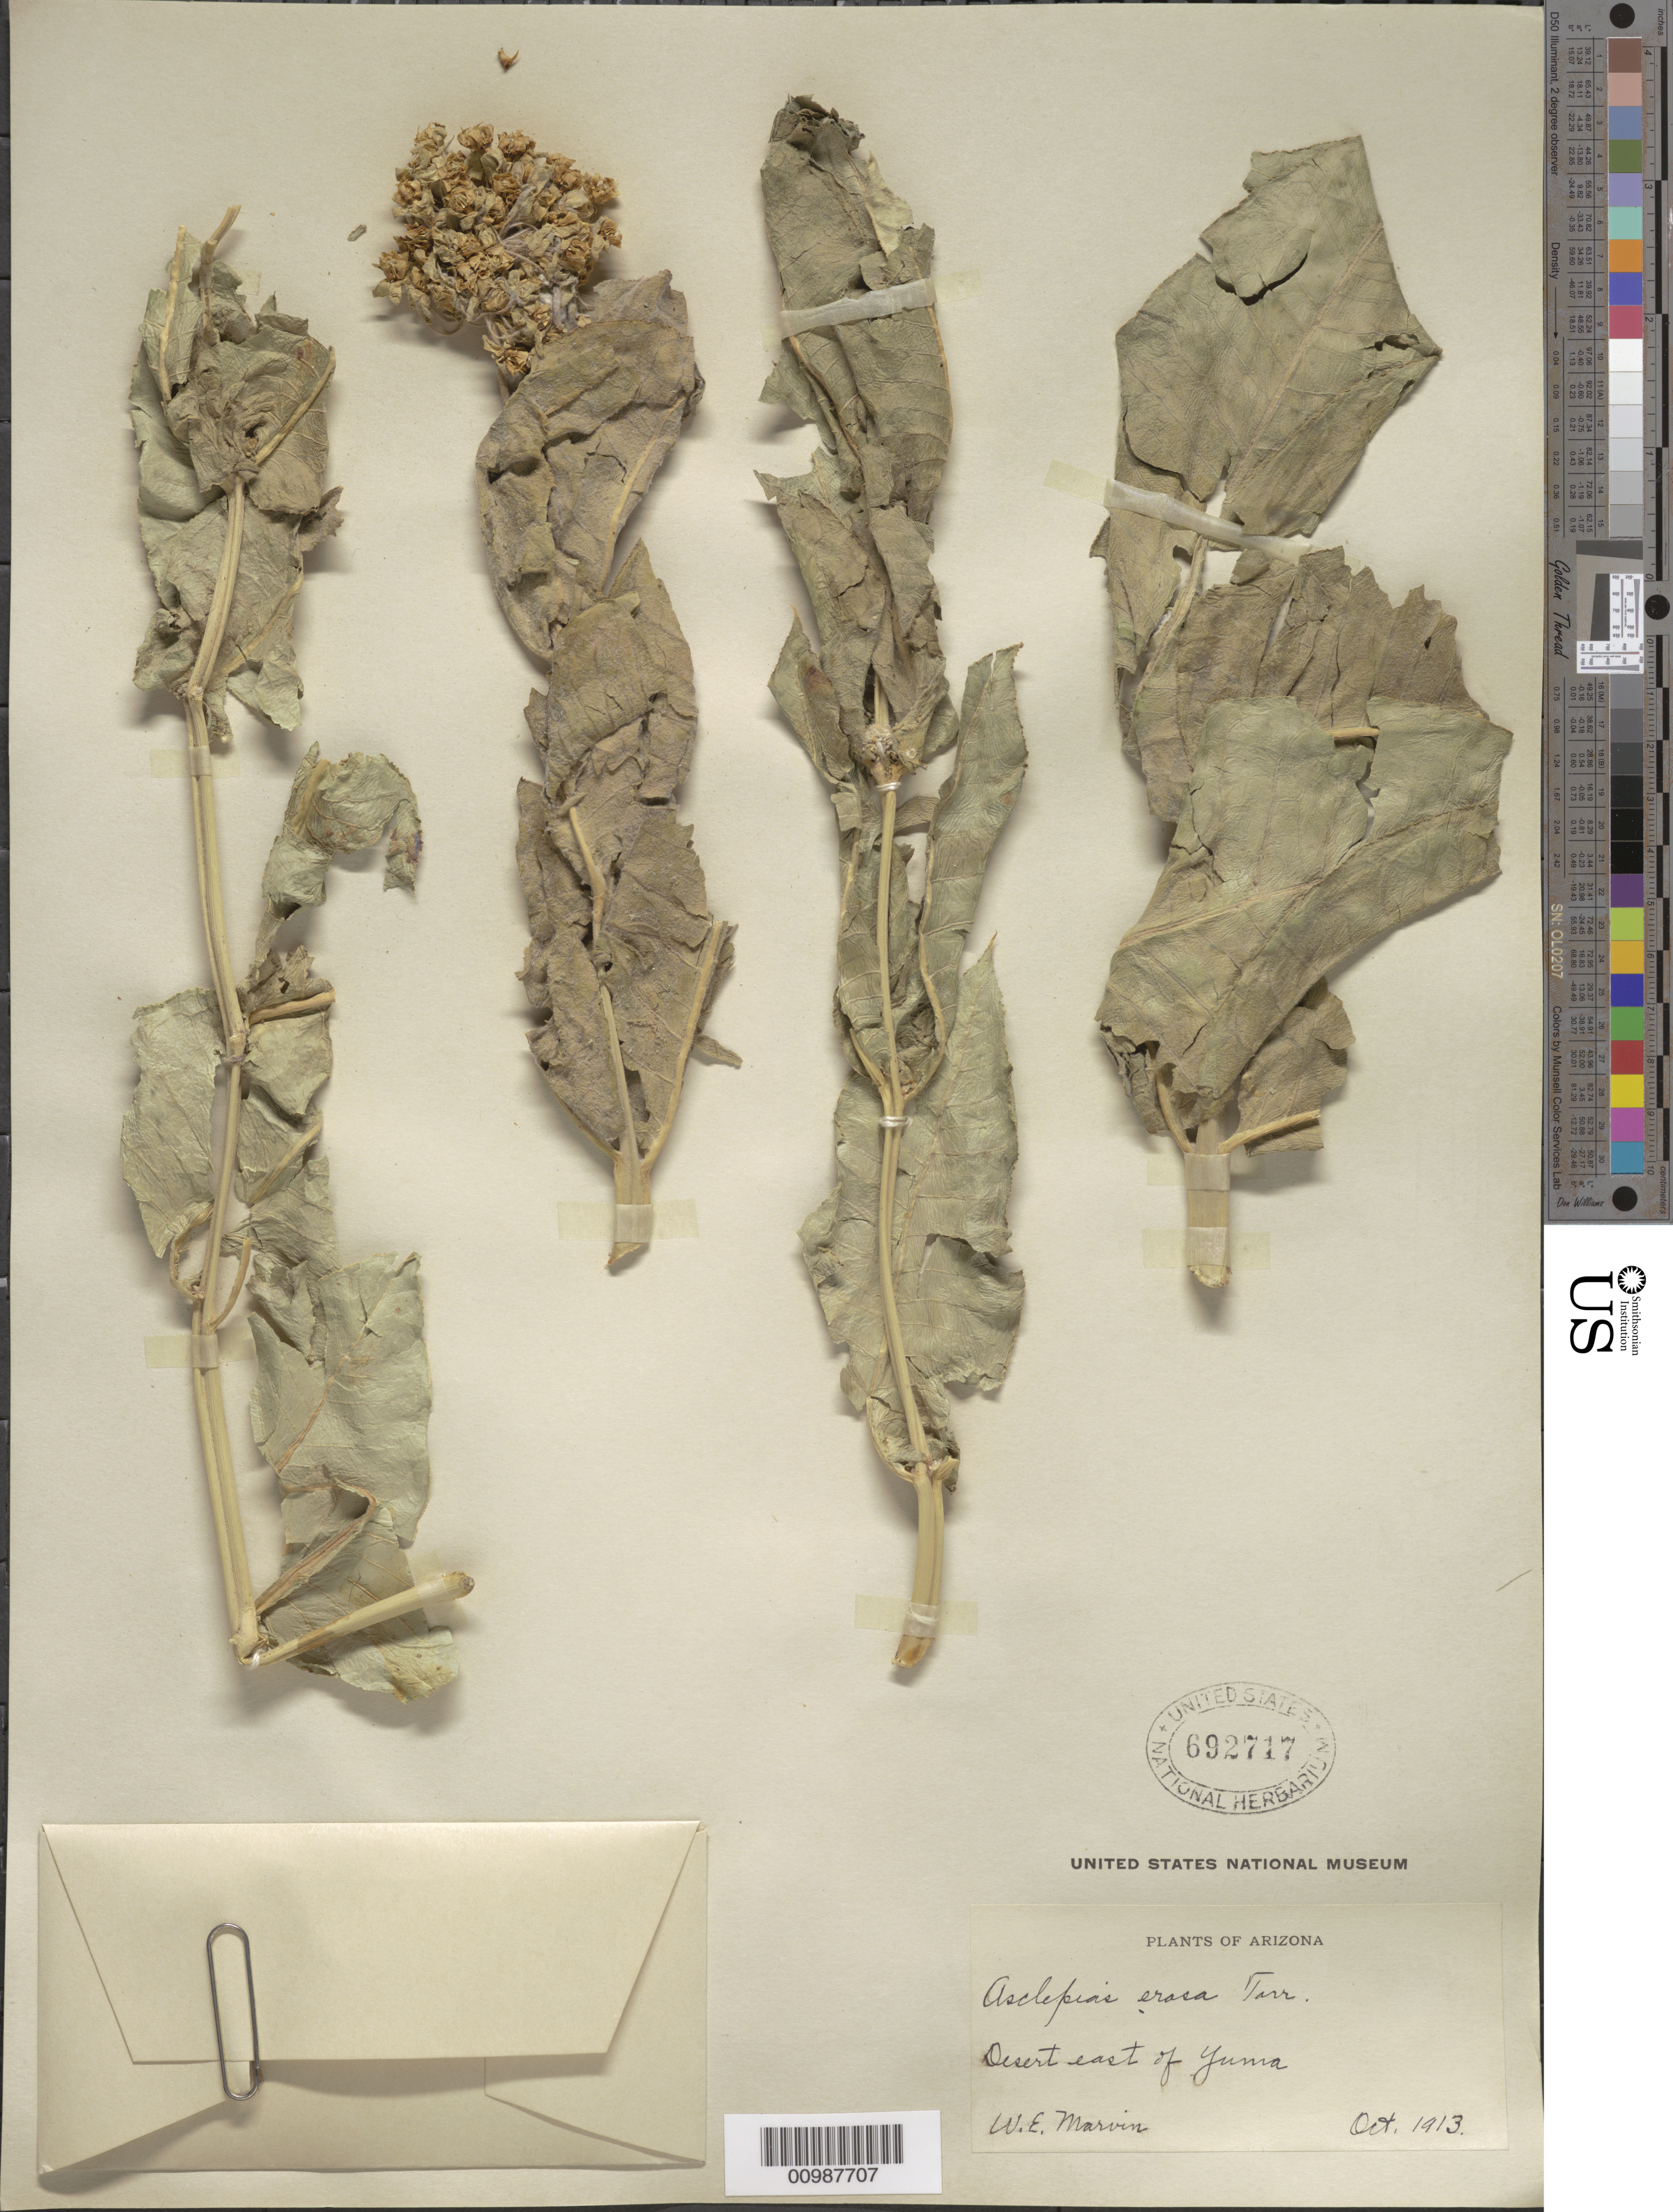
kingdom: Plantae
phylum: Tracheophyta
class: Magnoliopsida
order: Gentianales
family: Apocynaceae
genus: Asclepias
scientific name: Asclepias erosa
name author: Torr.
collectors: W. Marvin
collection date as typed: Oct 1913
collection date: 1913-10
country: United States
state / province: Arizona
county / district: Yuma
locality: Desert east of Yuma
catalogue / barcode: US 692717